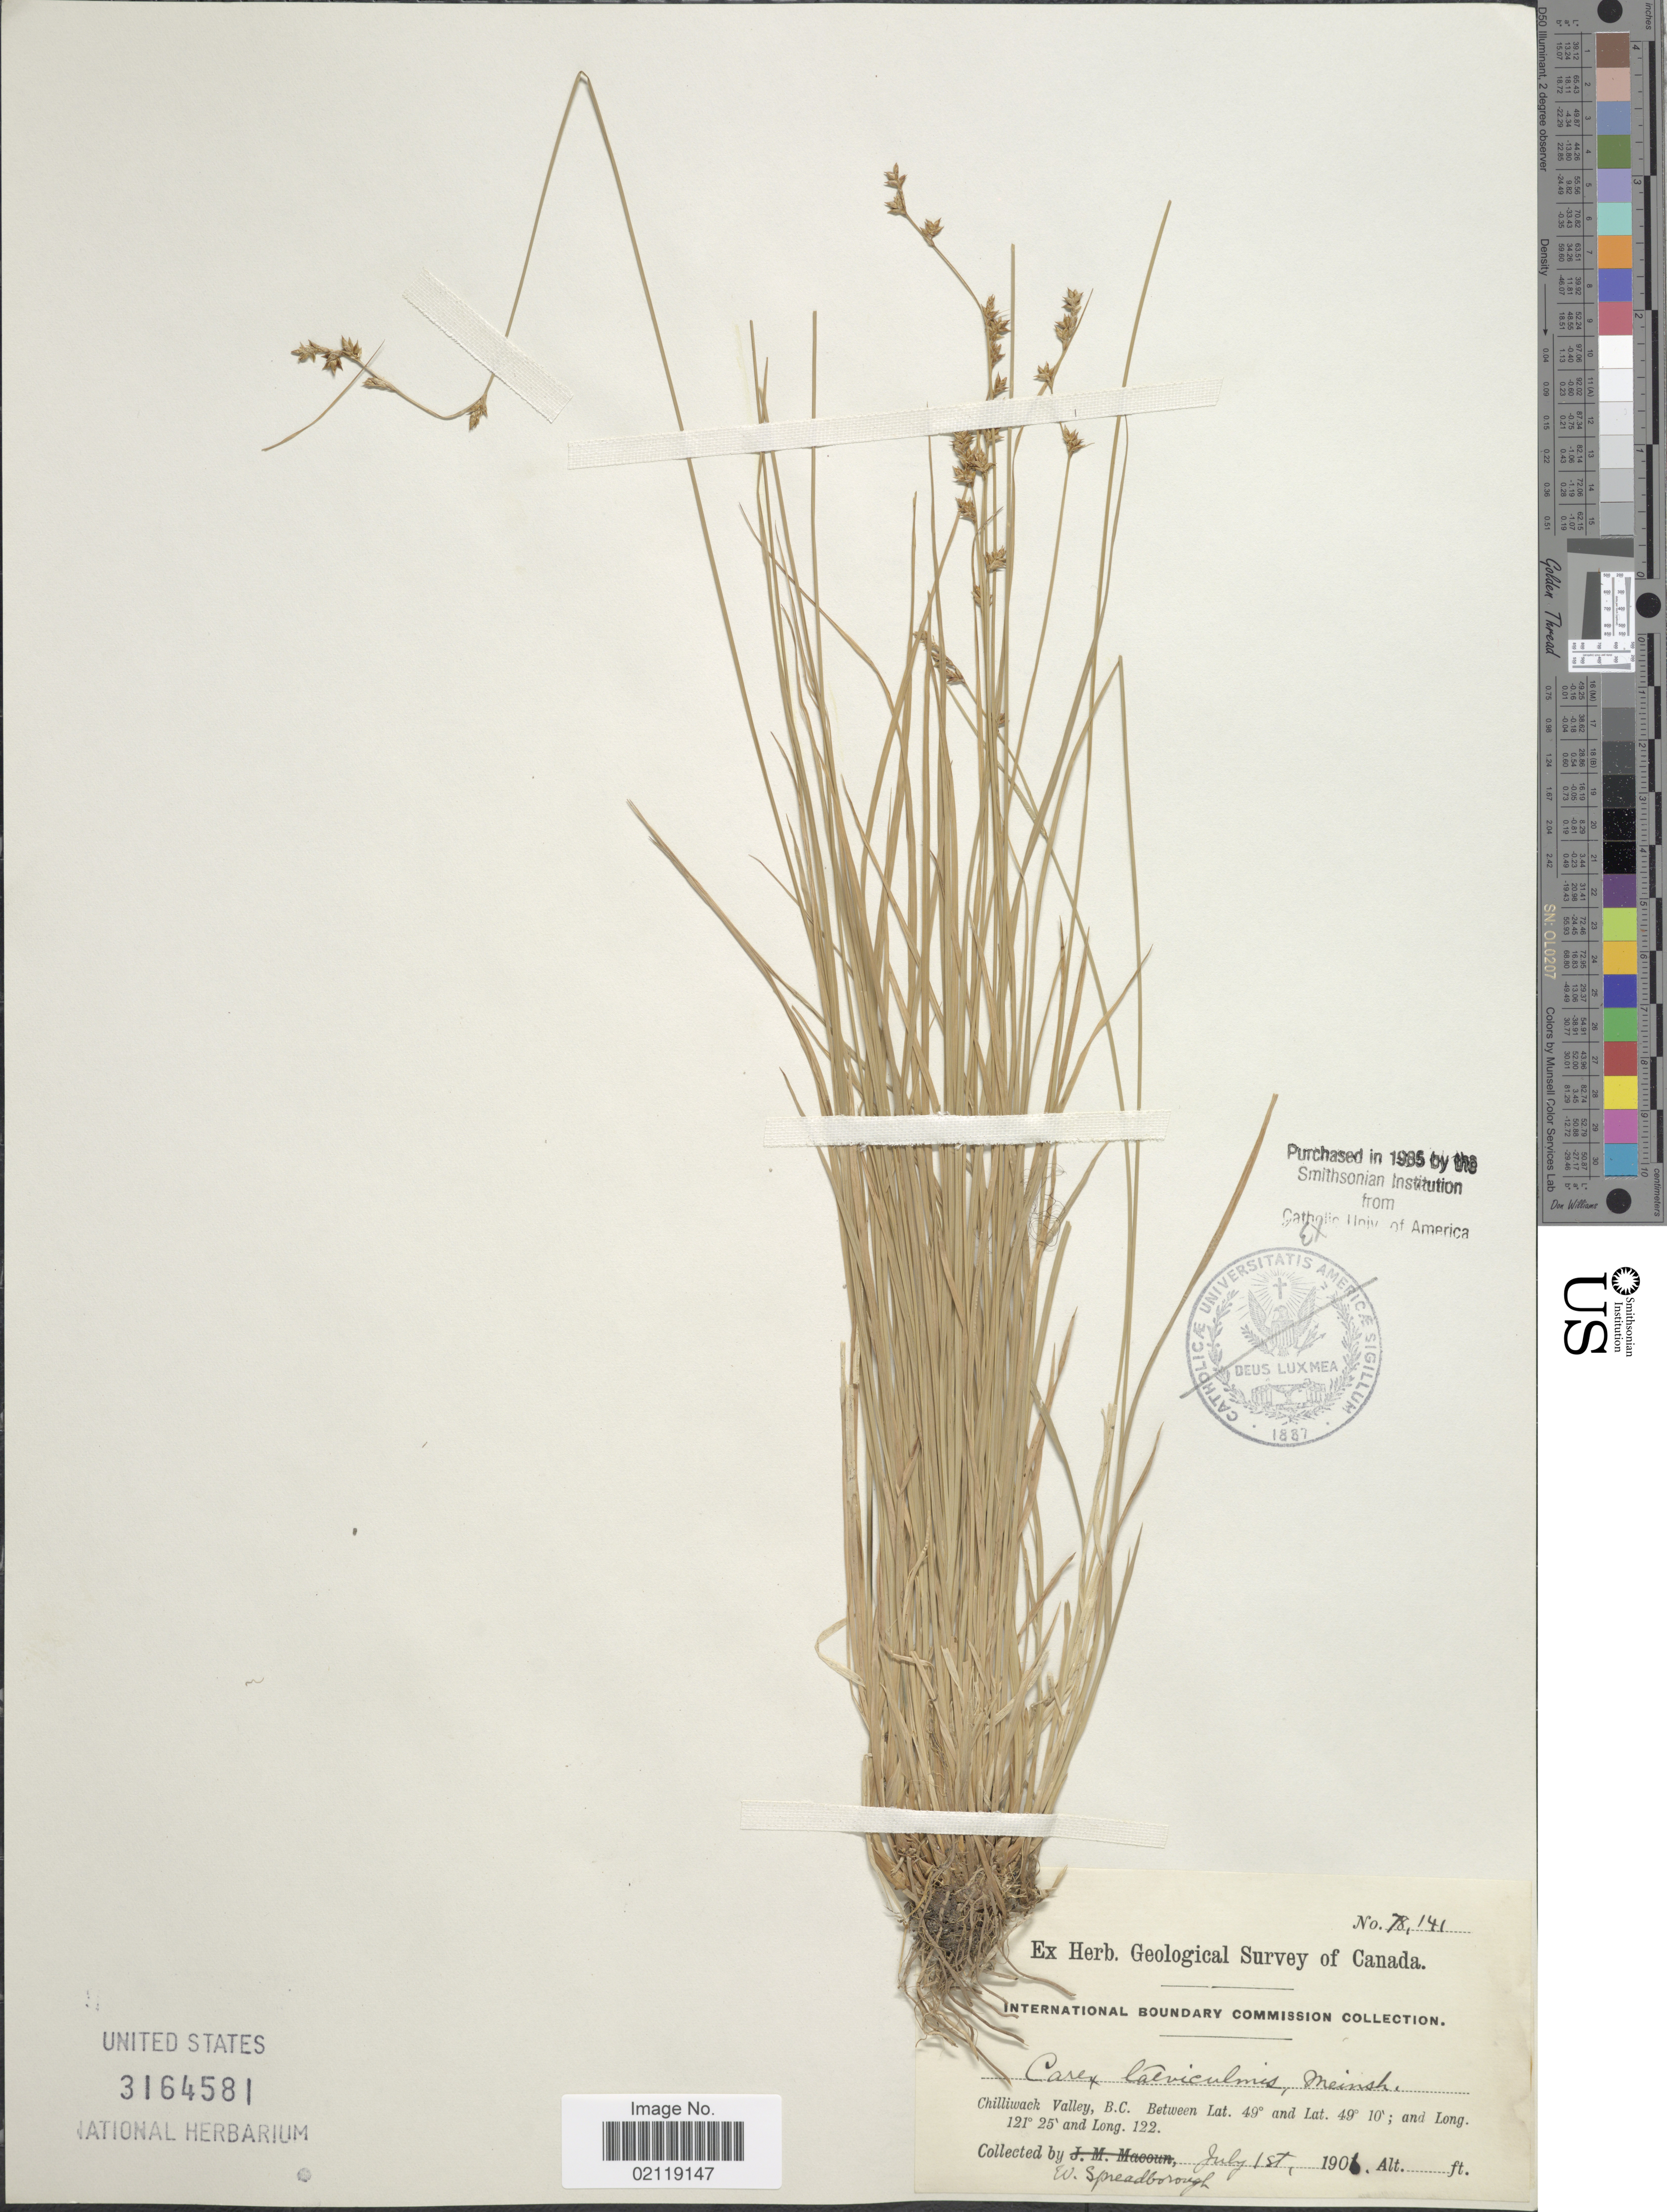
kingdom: Plantae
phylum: Tracheophyta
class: Liliopsida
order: Poales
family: Cyperaceae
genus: Carex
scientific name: Carex laeviculmis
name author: Meinsh.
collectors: W. Spreadborough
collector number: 78141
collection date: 1901-07-01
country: Canada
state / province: British Columbia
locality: Chilliwack Valey, B.C.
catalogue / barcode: US 3164581